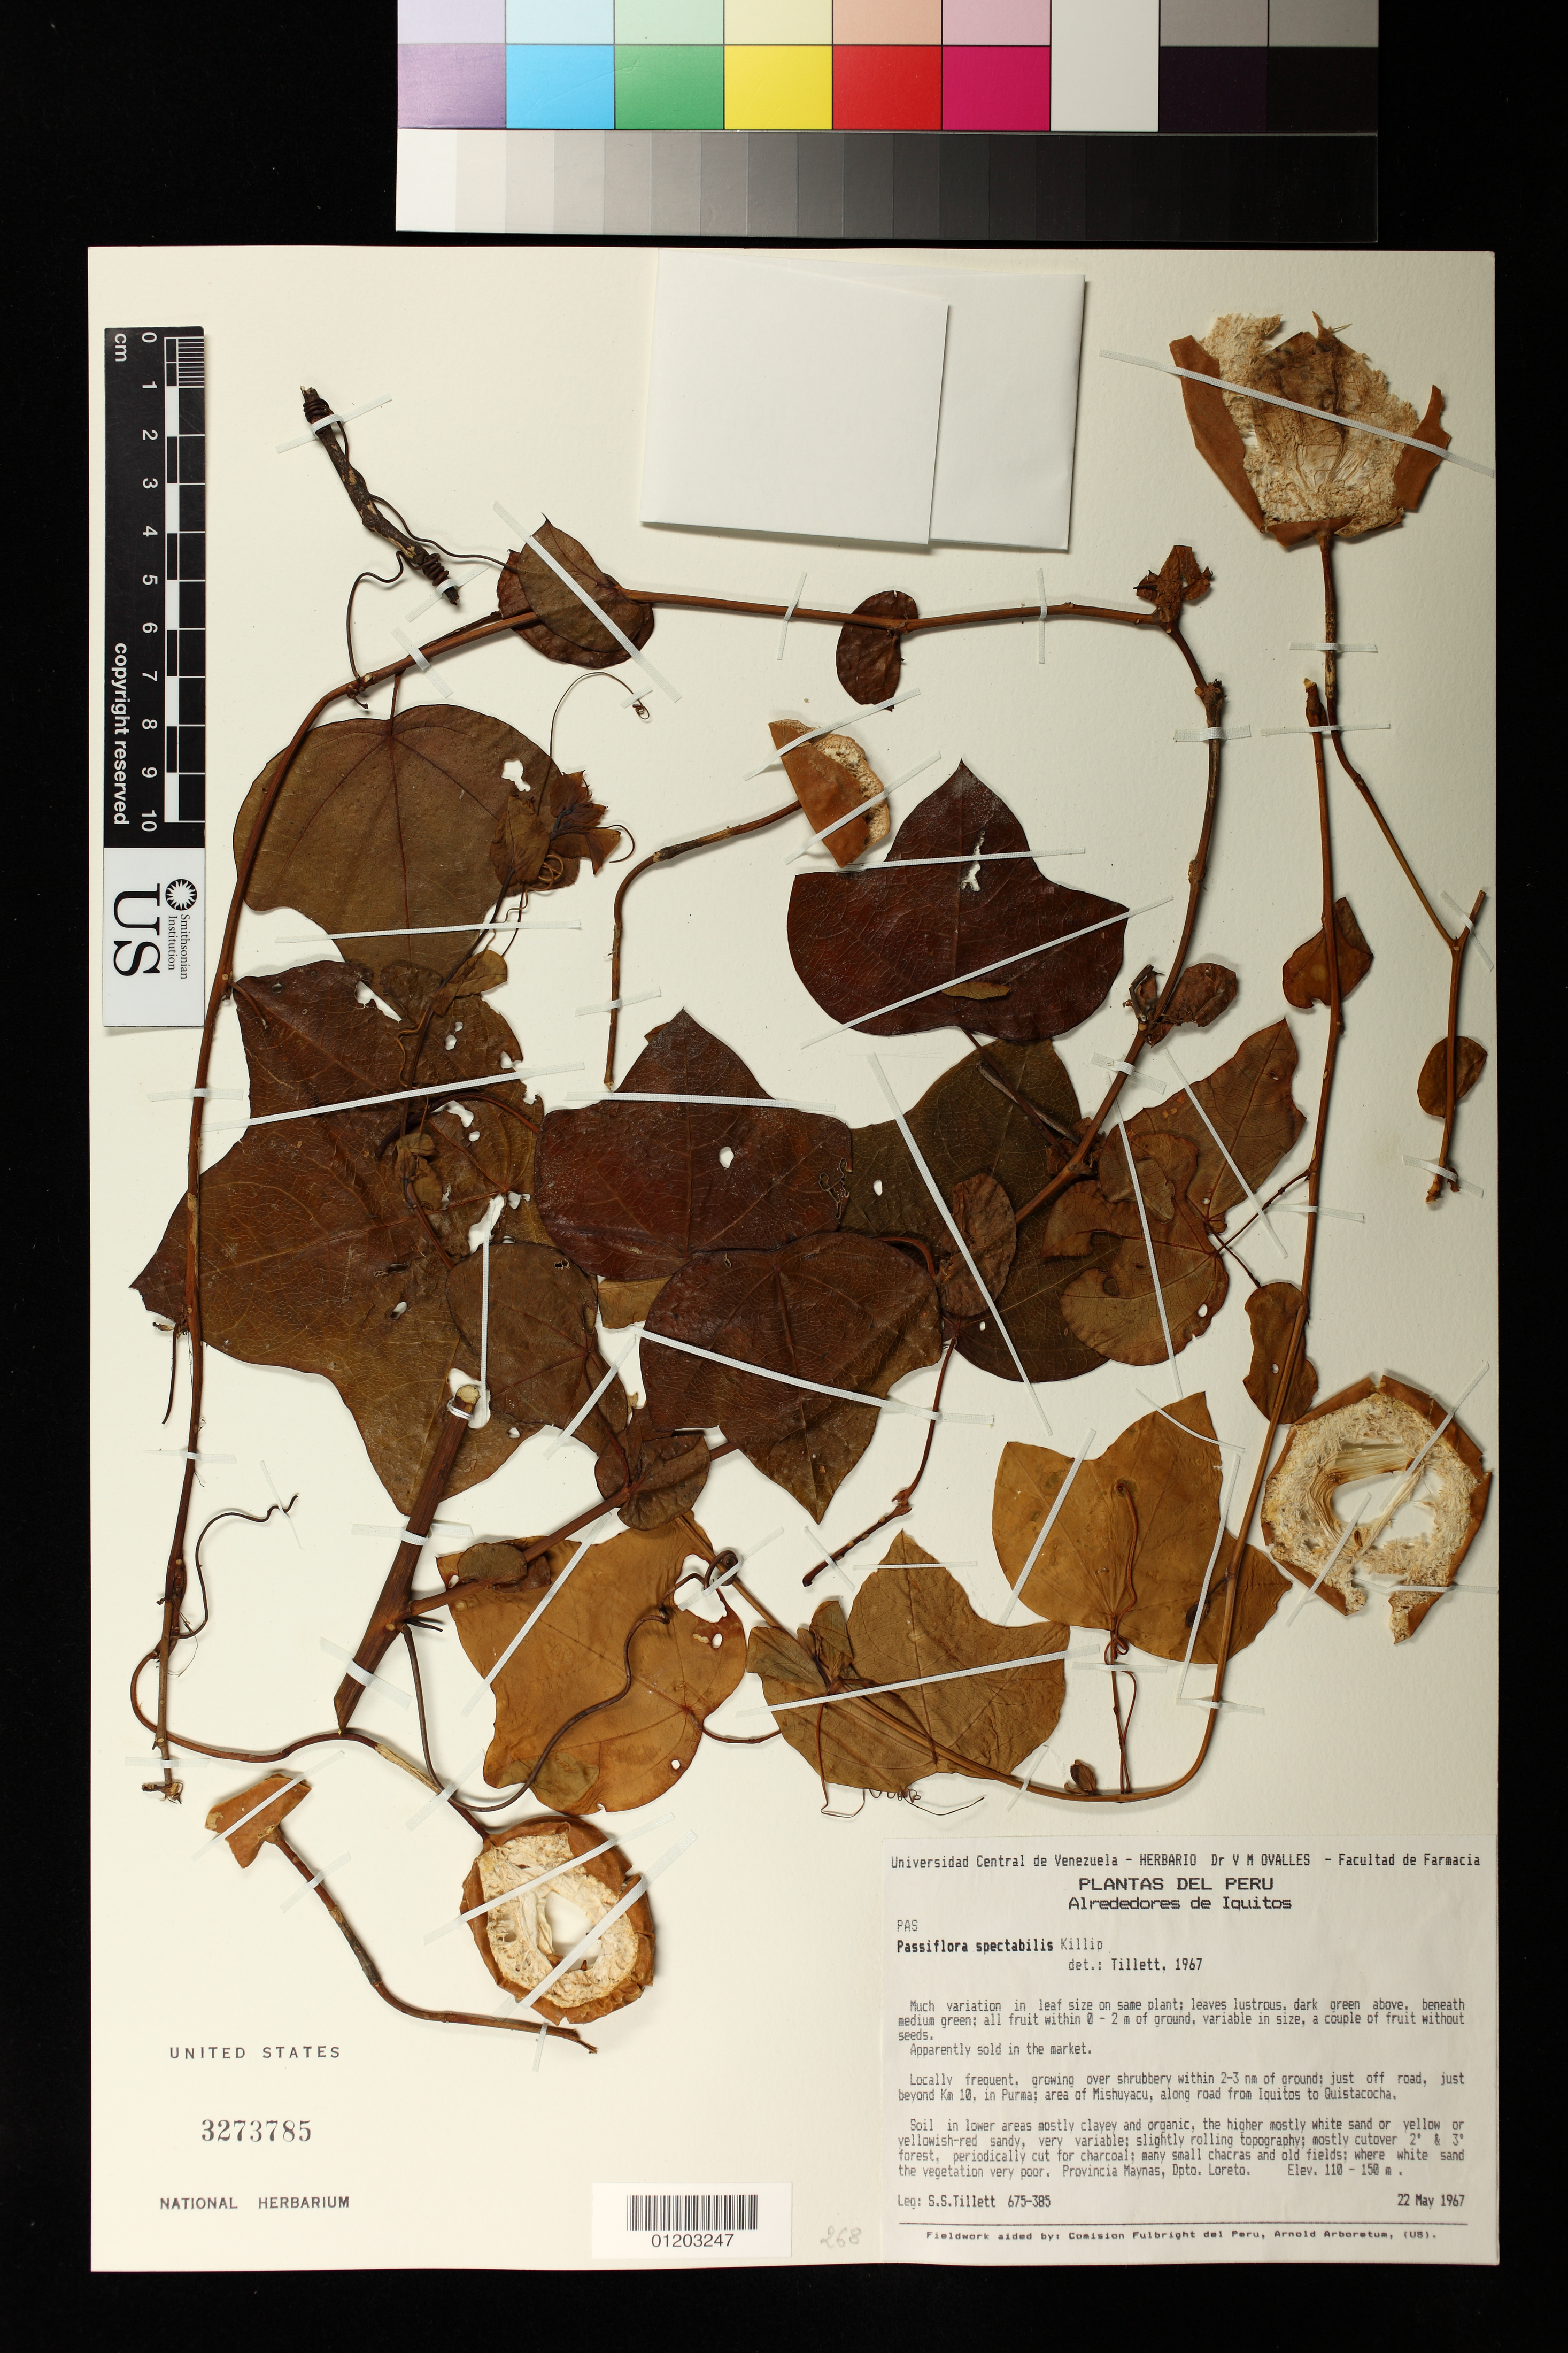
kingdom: Plantae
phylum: Tracheophyta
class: Magnoliopsida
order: Malpighiales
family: Passifloraceae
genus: Passiflora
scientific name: Passiflora spectabilis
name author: Killip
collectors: S. S. Tillett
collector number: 675-385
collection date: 1967-05-22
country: Peru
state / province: Loreto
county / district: Maynas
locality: Provincia Maynas, Dpto. Loreto. Just beyond Km 10, in Purma; area of Mishuyacu, along road from Iquitos to Quistacocha.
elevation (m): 110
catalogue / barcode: US 3273785